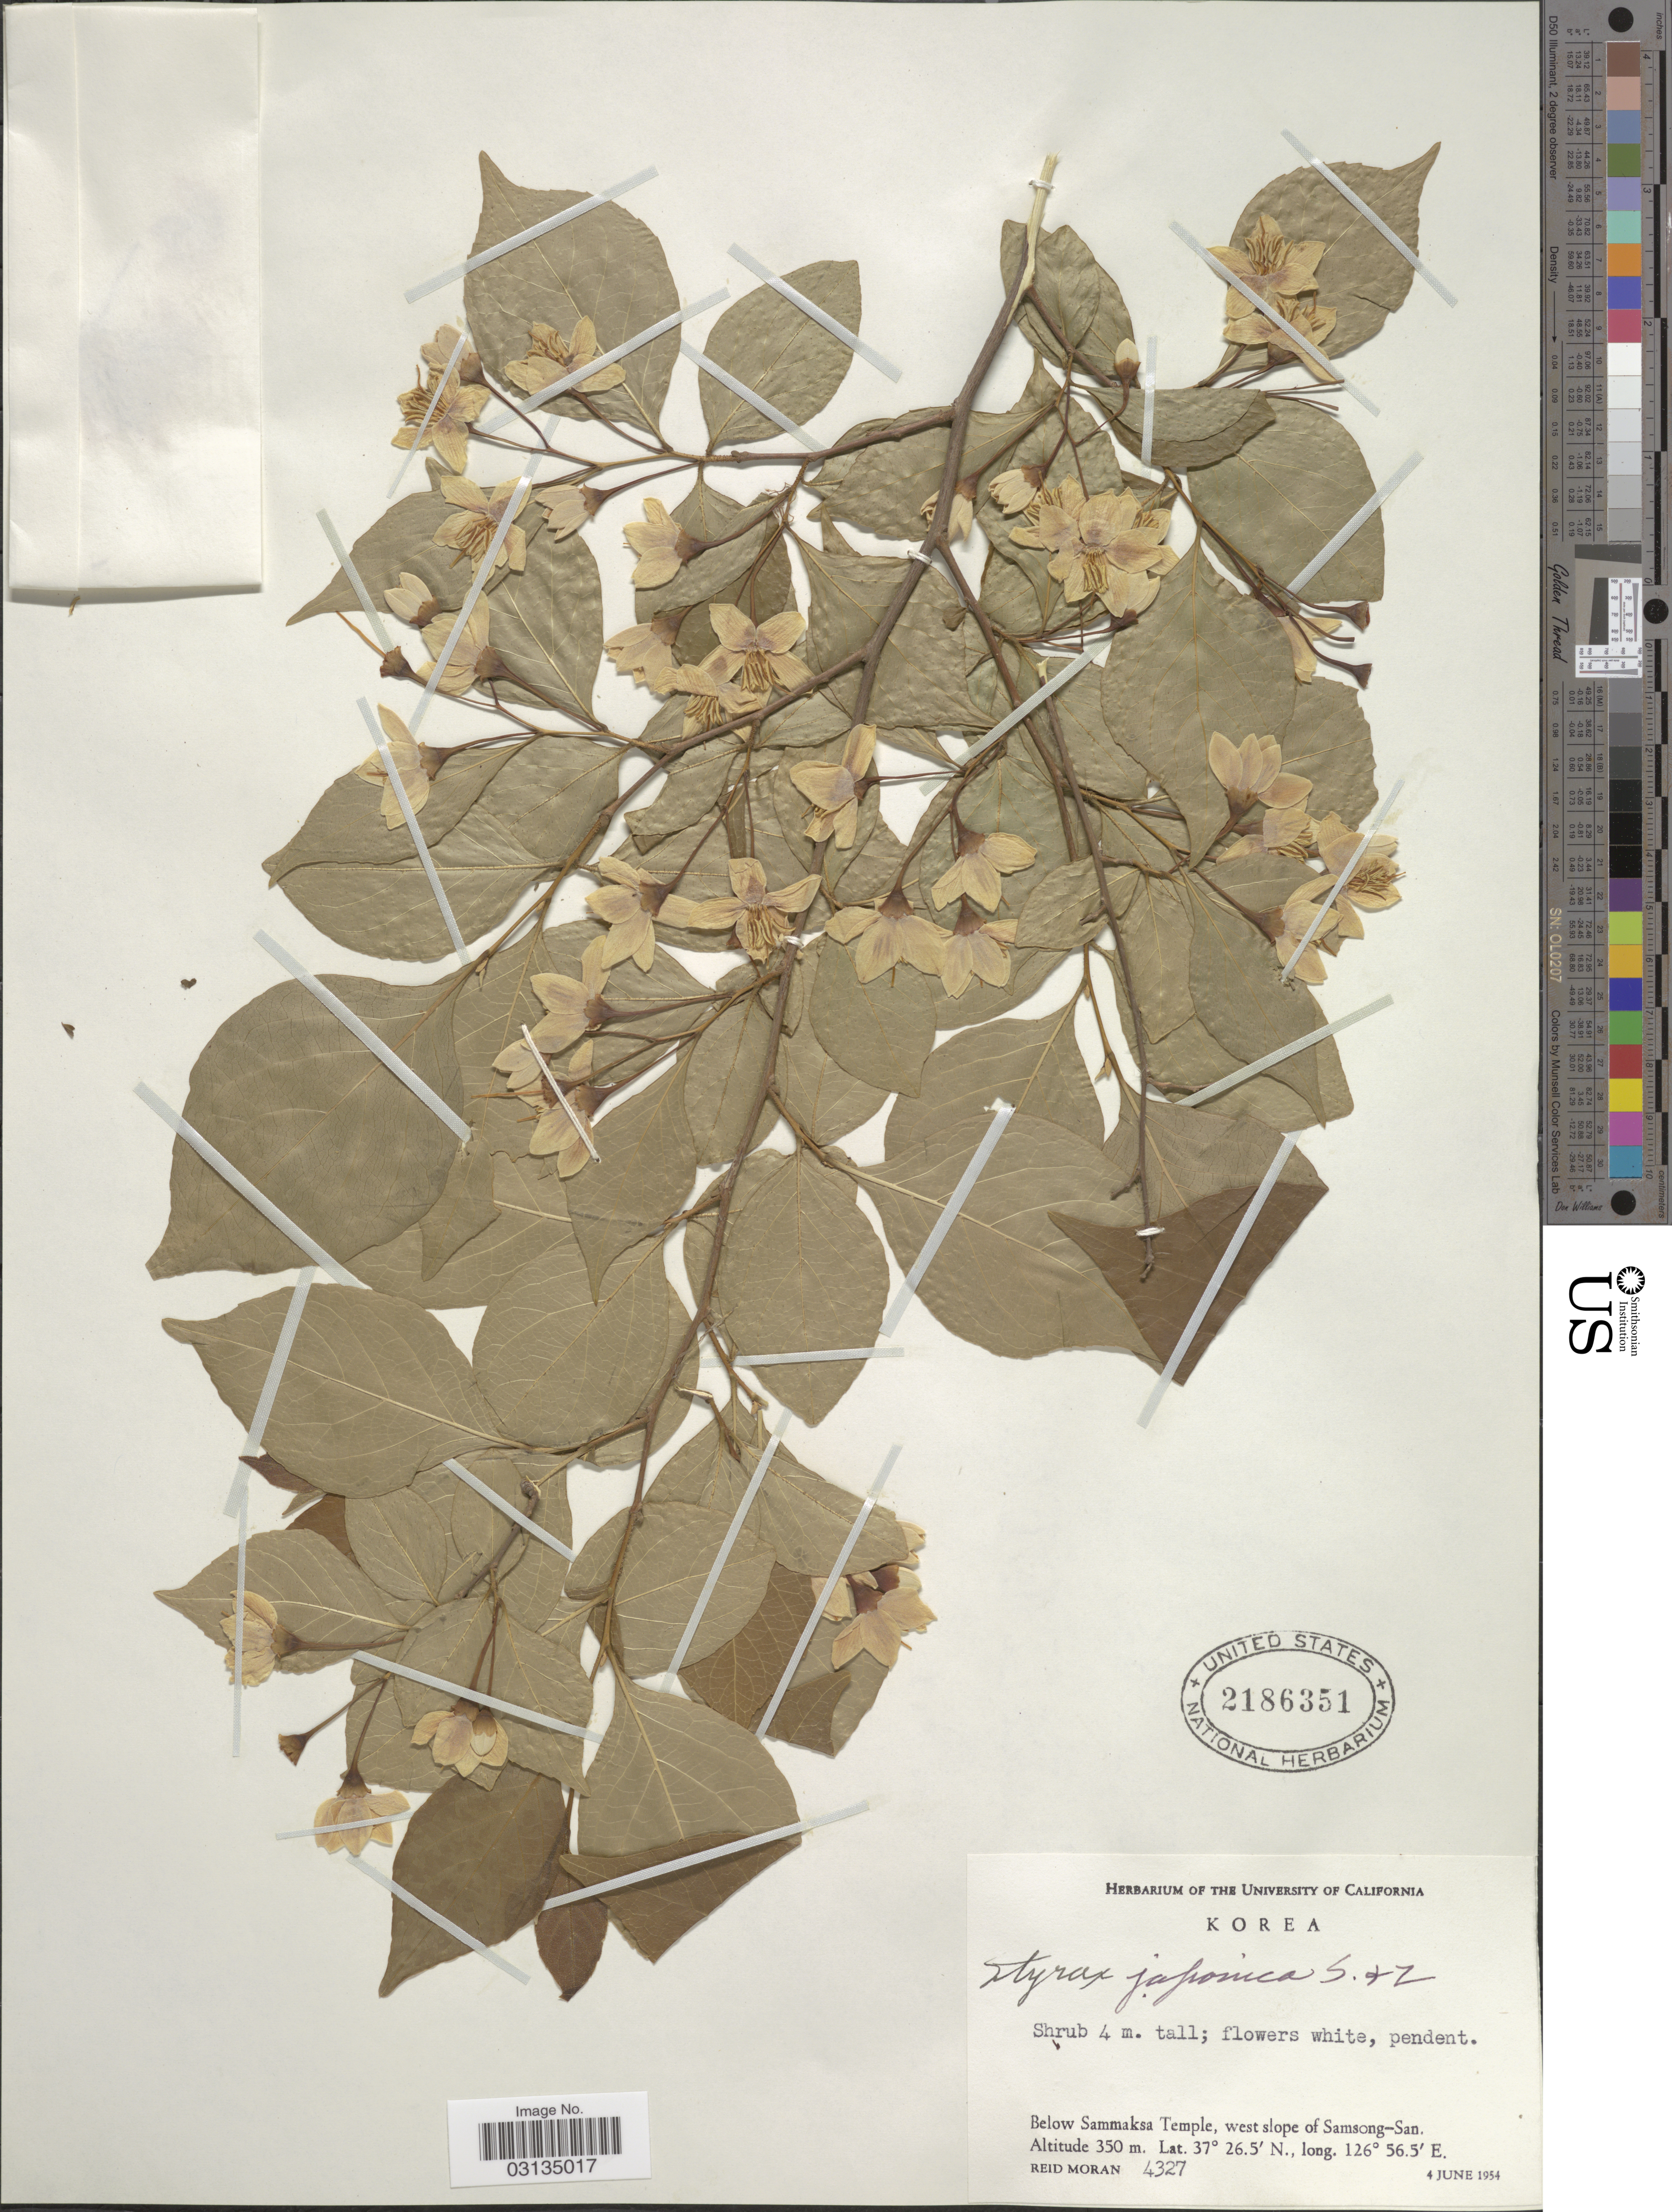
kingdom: Plantae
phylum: Tracheophyta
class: Magnoliopsida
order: Ericales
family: Styracaceae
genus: Styrax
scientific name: Styrax japonicus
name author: Siebold & Zucc.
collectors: R. Moran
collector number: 4327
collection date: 1954-06-04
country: South Korea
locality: Korea, Below Sammaksa Temple, west slope of Samsong-San.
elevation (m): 350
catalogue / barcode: US 2186351